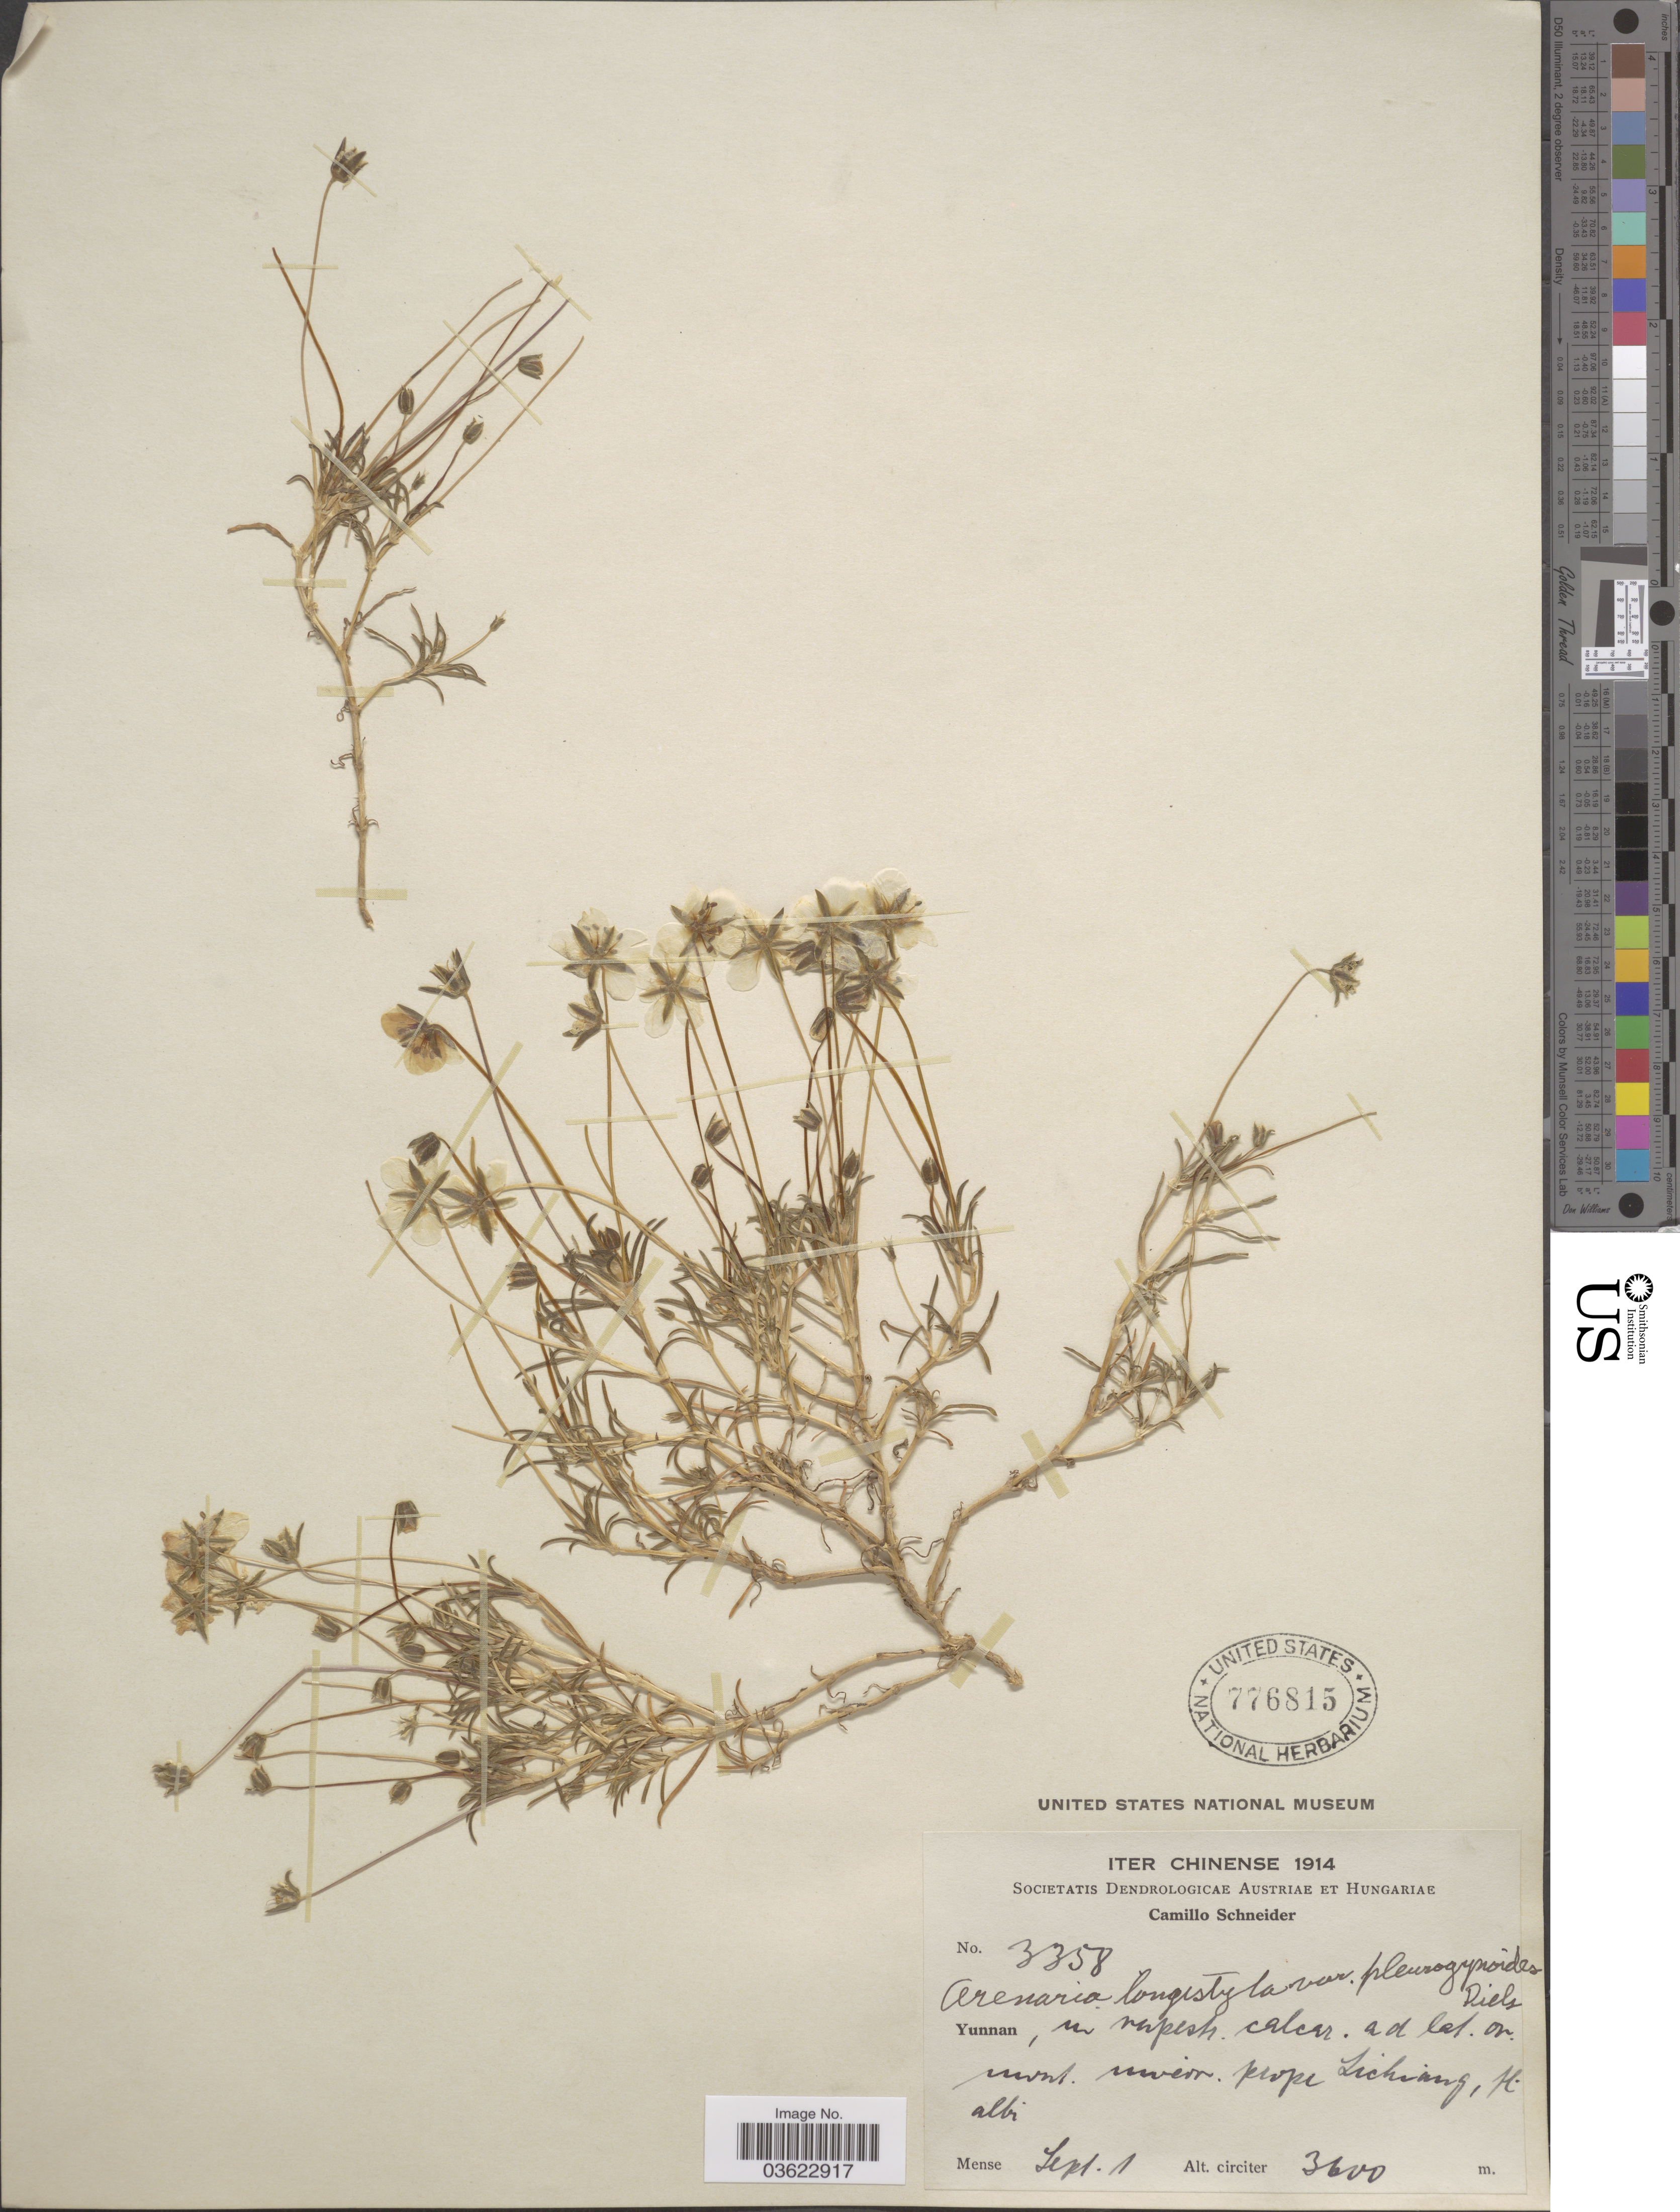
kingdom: Plantae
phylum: Tracheophyta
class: Magnoliopsida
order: Caryophyllales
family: Caryophyllaceae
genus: Odontostemma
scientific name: Odontostemma longistylum var. pleurogynoides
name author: (Diels) Rabeler & W.L. Wagner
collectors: C. K. Schneider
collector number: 3358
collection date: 1914-09-01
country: China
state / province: Yunnan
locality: Iter Chinense. In rupesh. calcar. ad lat. or. mont. niveor. prope Lichiang, H. albi.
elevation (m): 3600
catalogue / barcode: US 776815